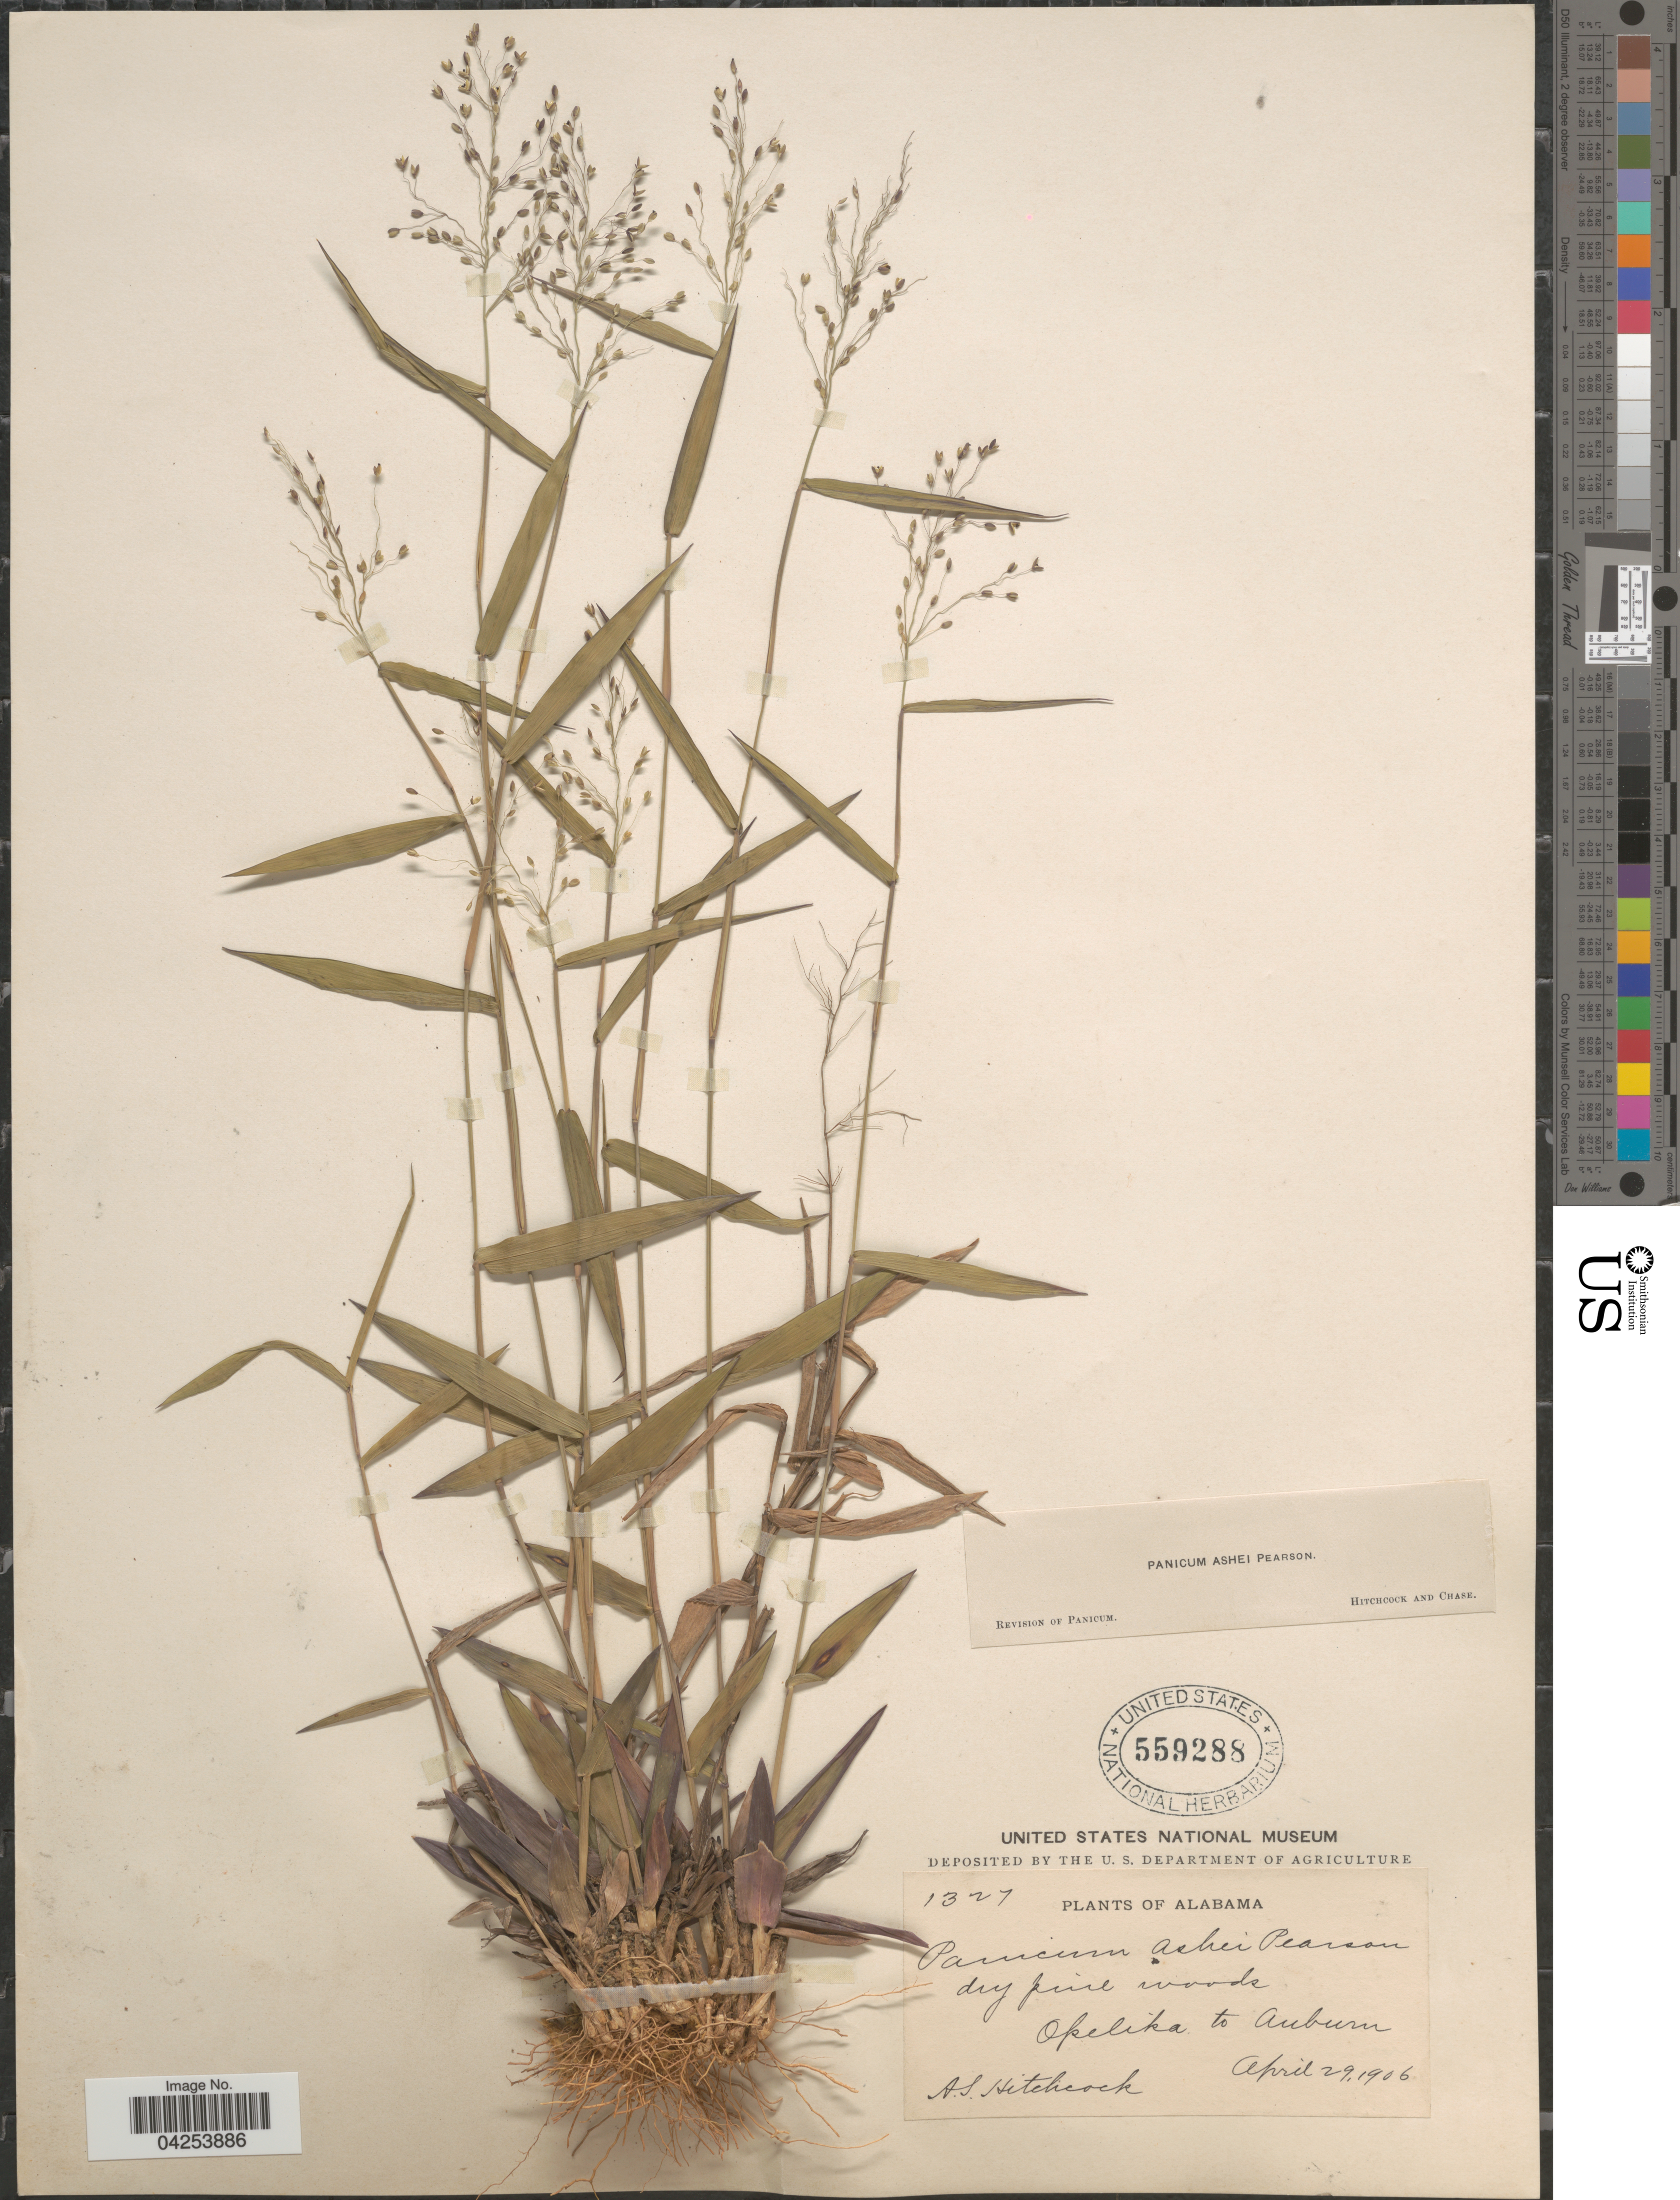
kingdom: Plantae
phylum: Tracheophyta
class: Liliopsida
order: Poales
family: Poaceae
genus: Dichanthelium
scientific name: Dichanthelium commutatum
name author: (Schult.) Gould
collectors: A. S. Hitchcock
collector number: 1327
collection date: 1906-04-29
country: United States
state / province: Alabama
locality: Dry pine woods. Opelika to Auburn.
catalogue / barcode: US 559288